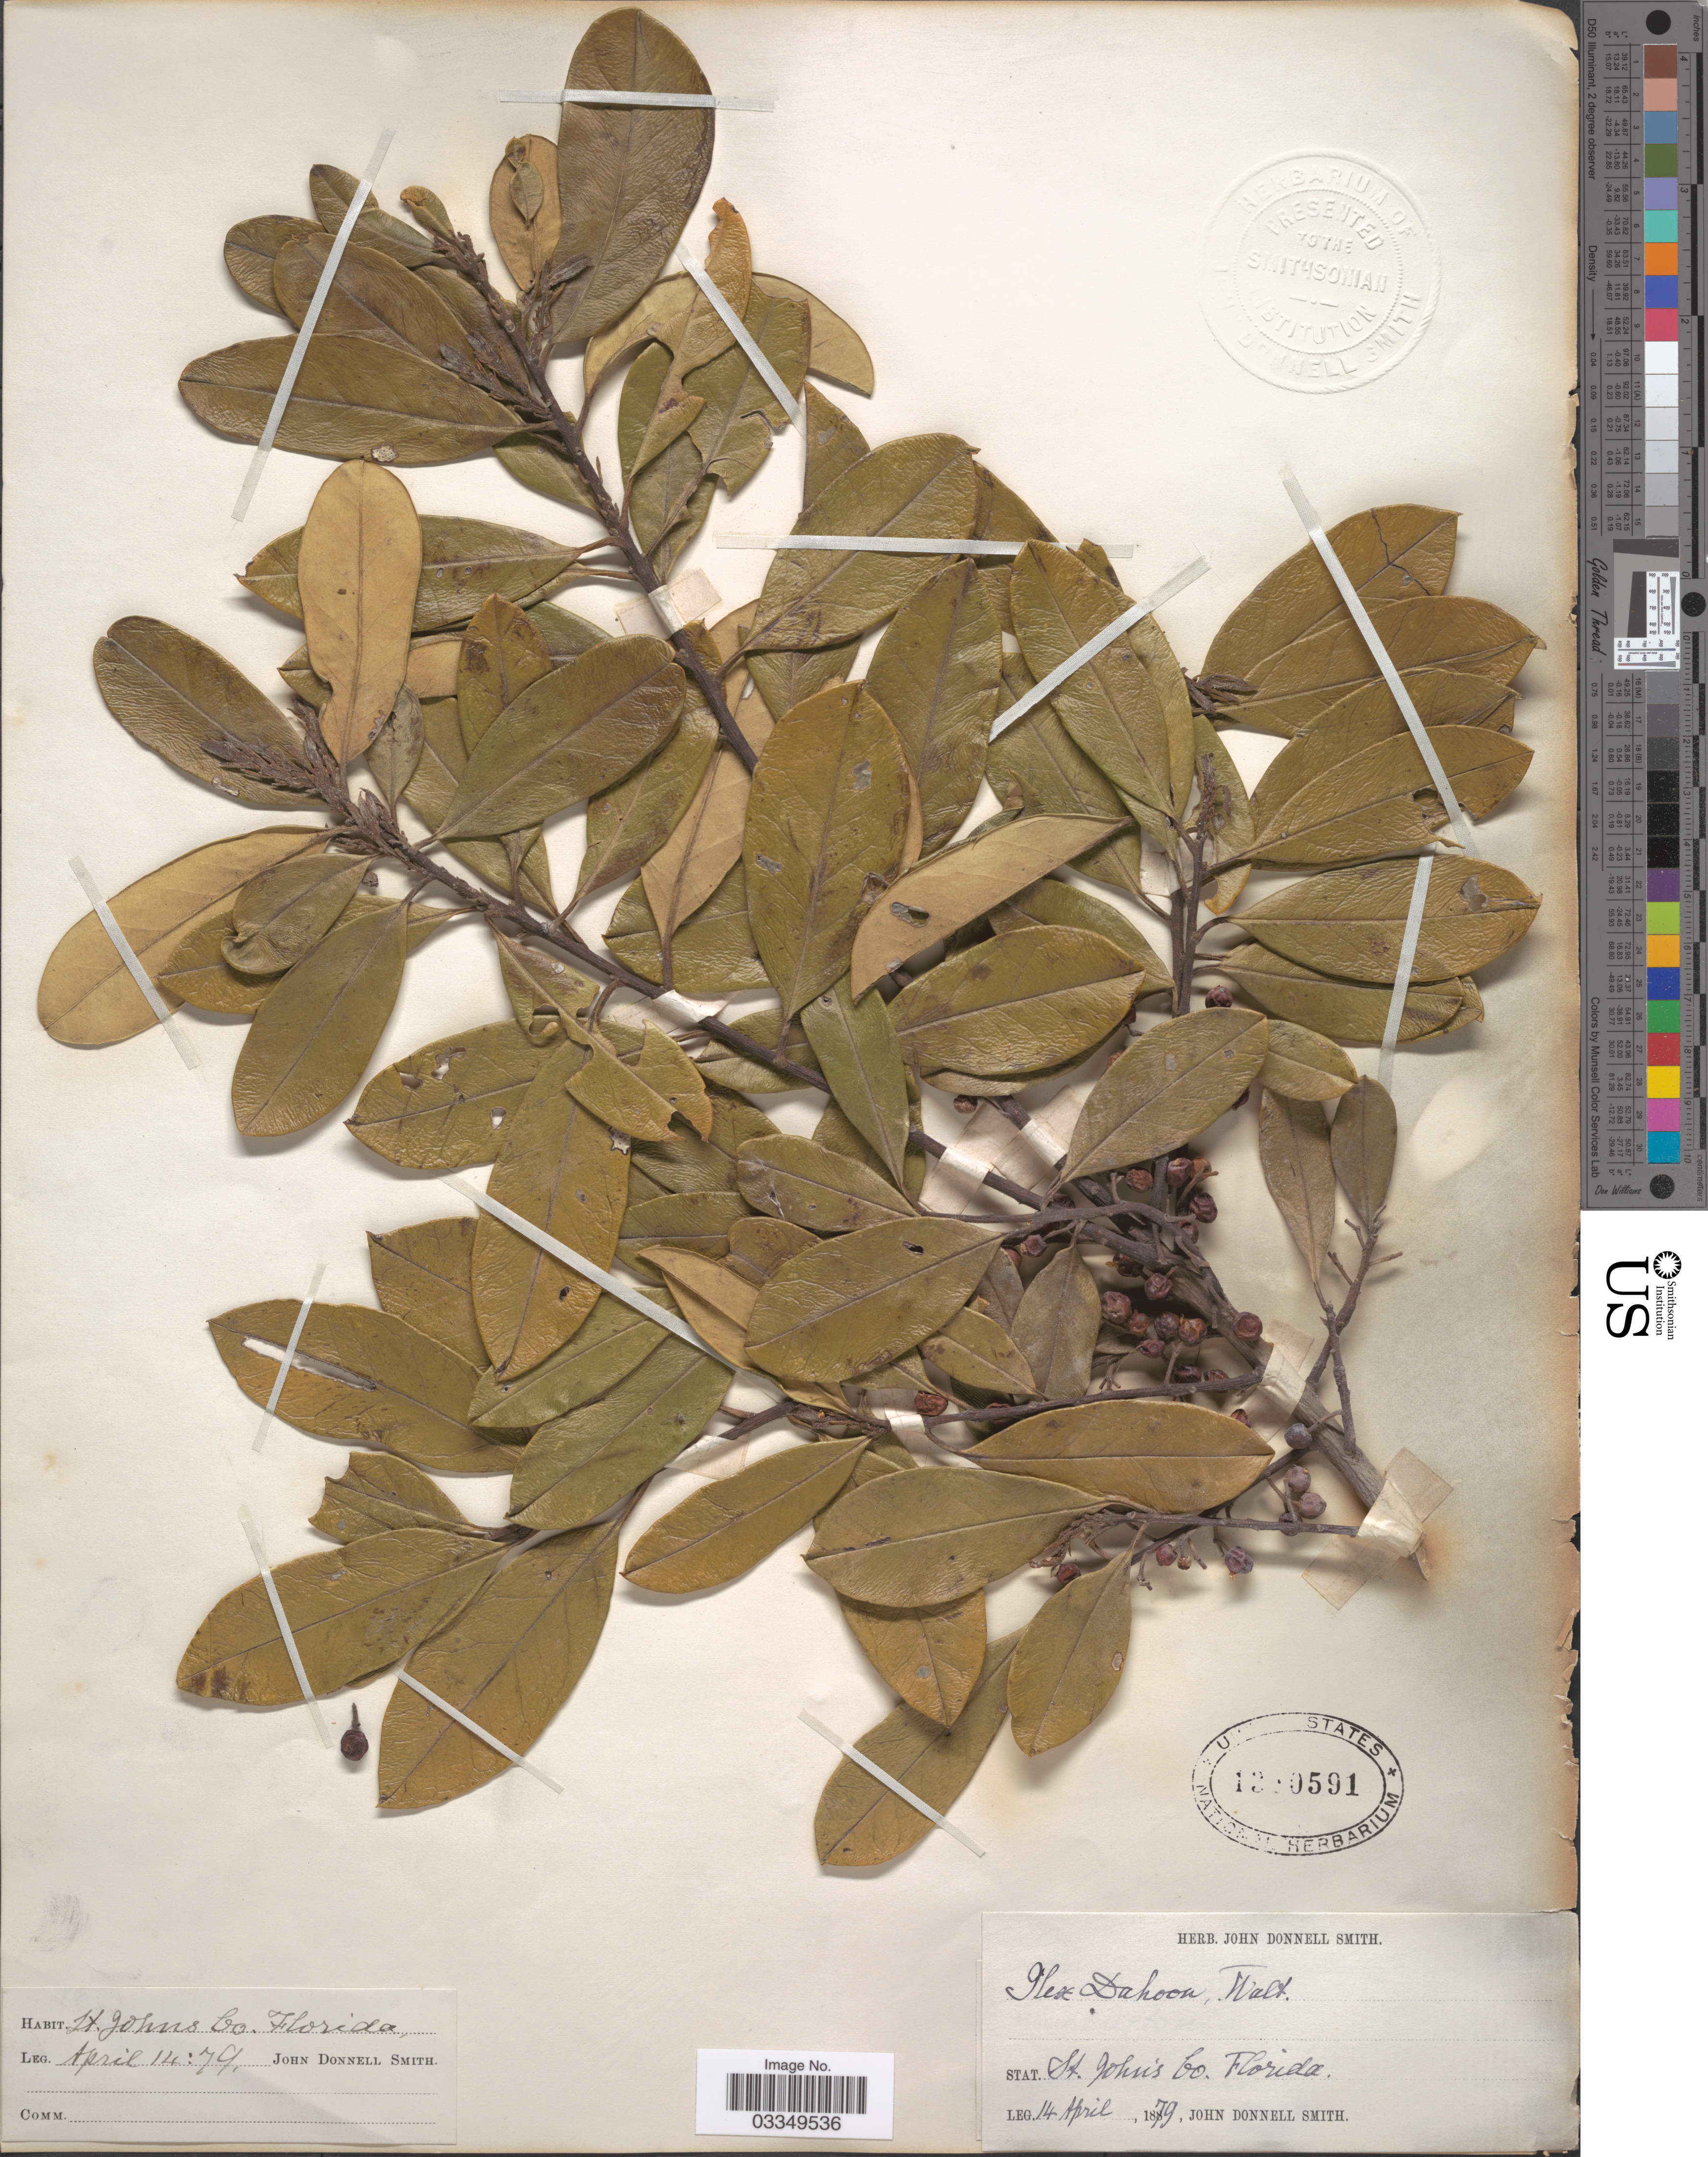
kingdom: Plantae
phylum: Tracheophyta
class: Magnoliopsida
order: Aquifoliales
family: Aquifoliaceae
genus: Ilex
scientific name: Ilex cassine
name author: L.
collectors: J. Donnell Smith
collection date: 1879-04-14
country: United States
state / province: Florida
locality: Stat. St. John's Co.